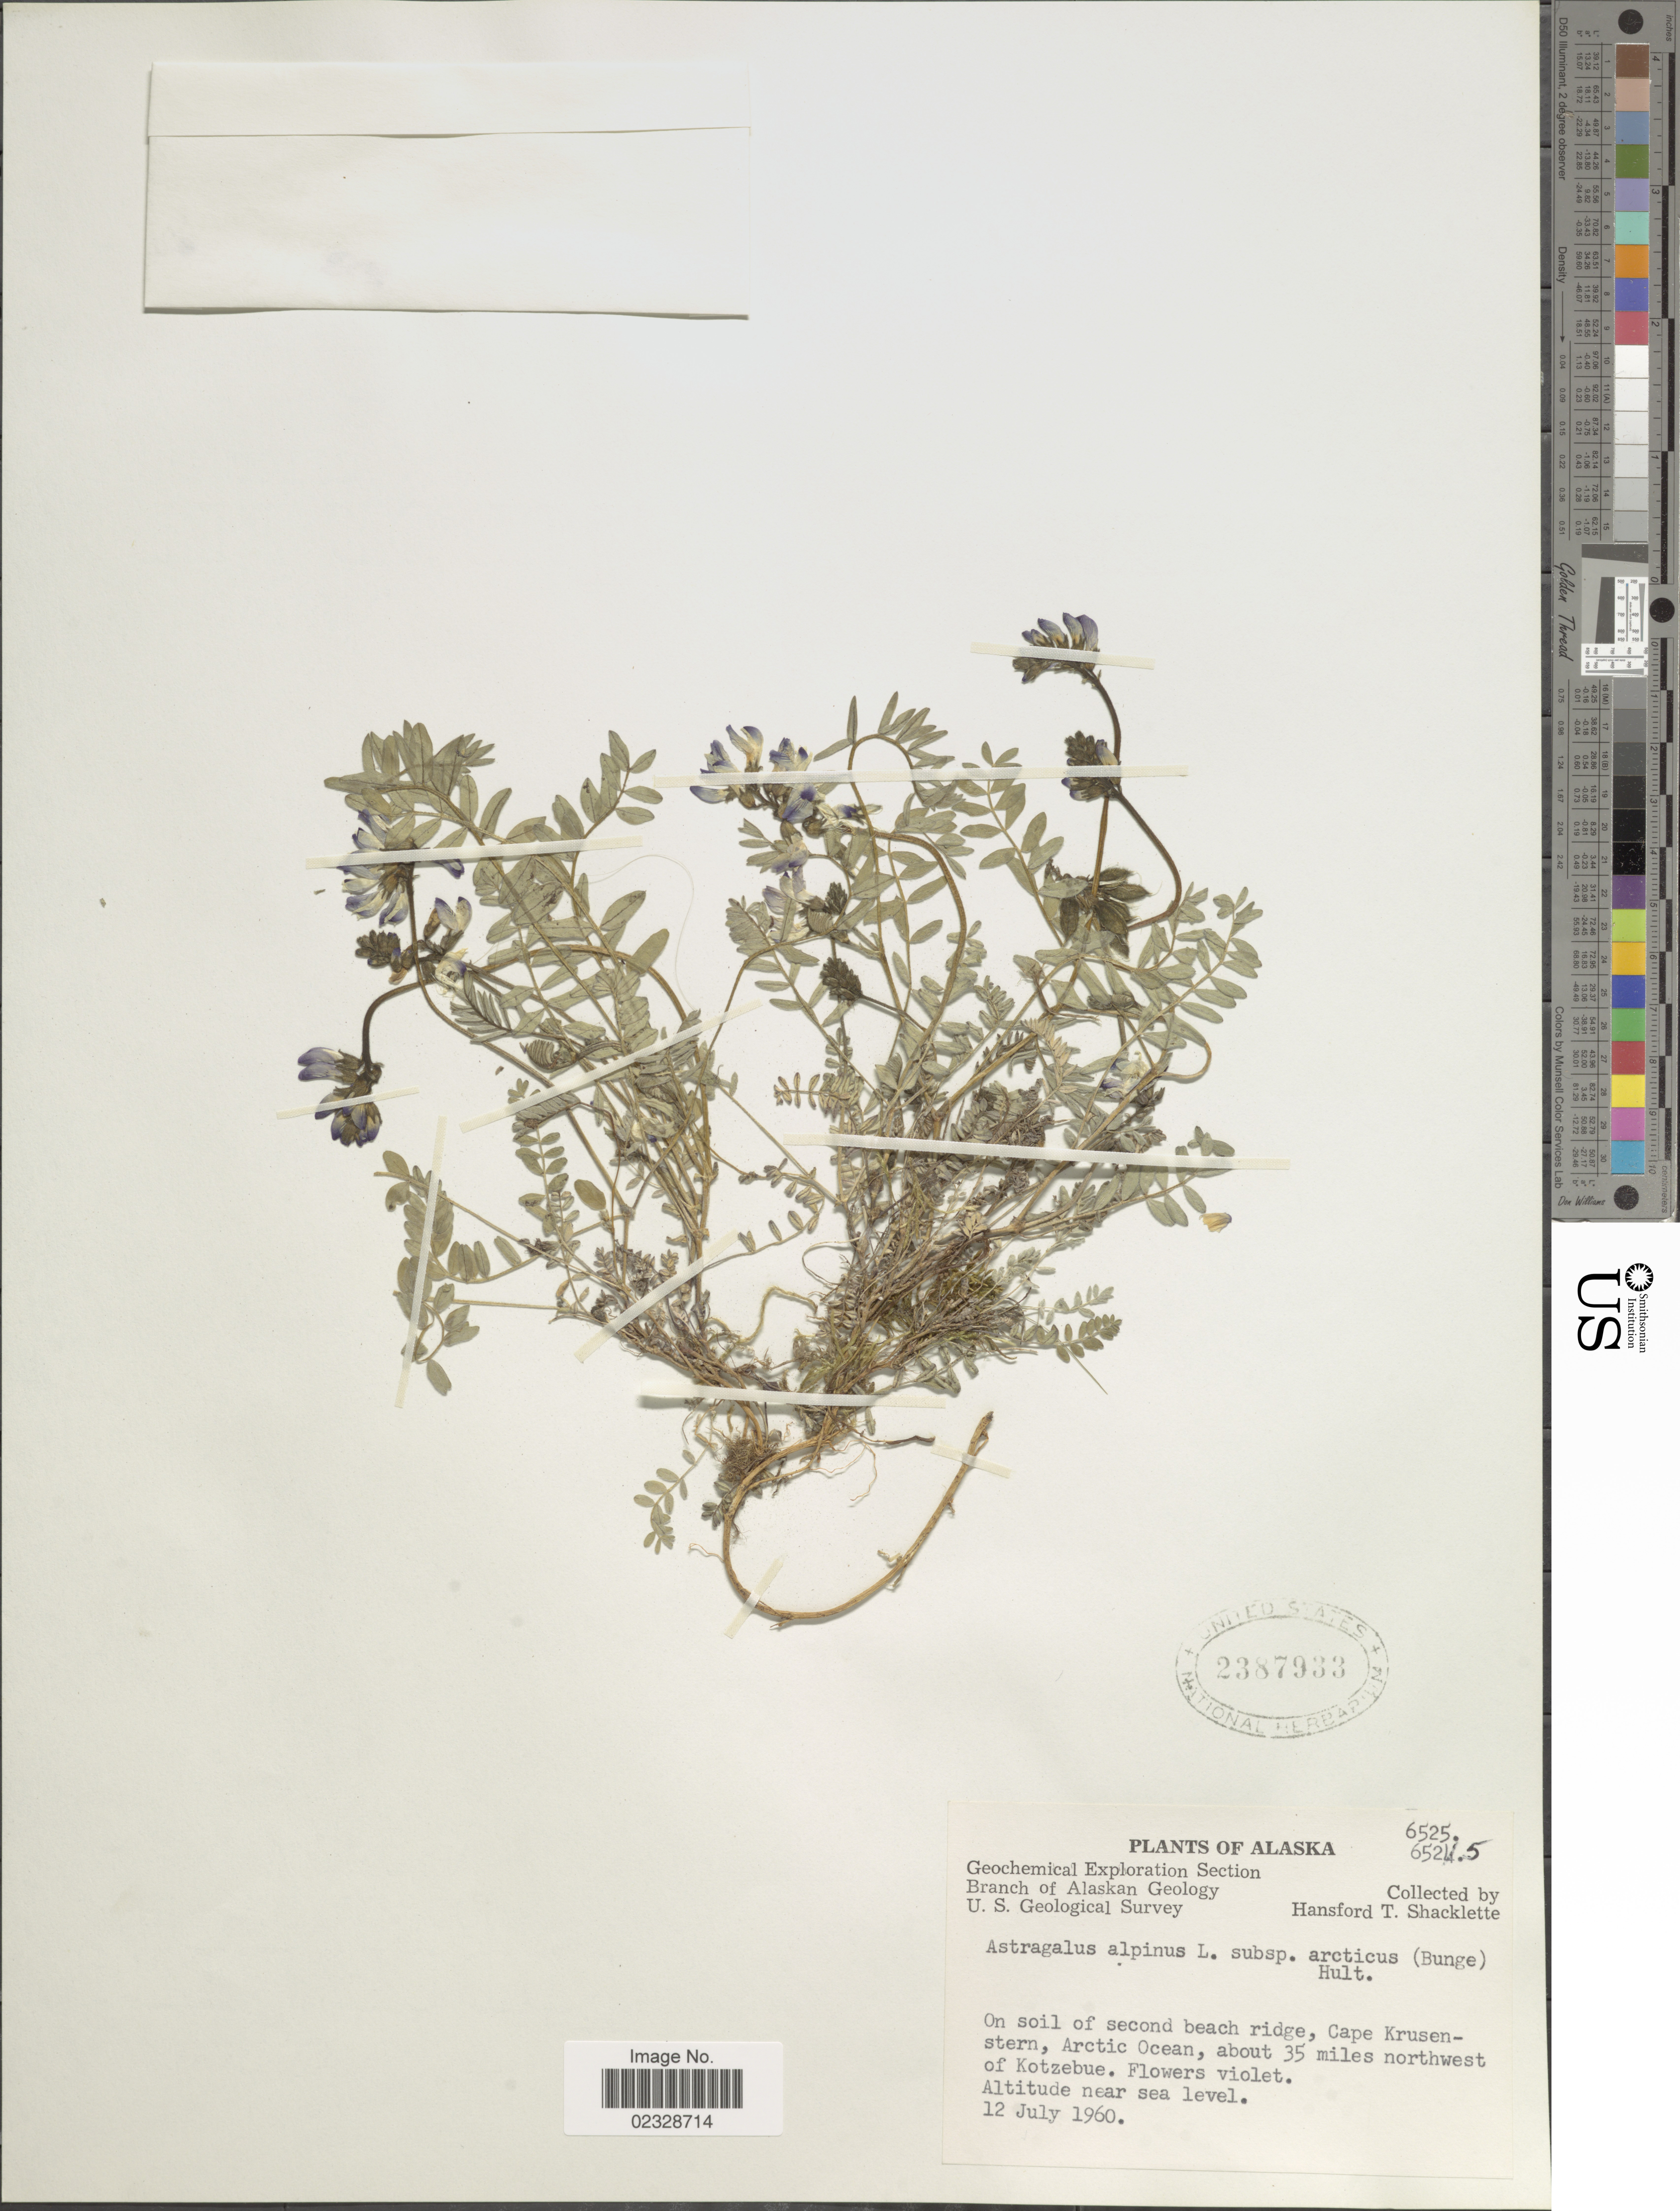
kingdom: Plantae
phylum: Tracheophyta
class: Magnoliopsida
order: Fabales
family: Fabaceae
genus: Astragalus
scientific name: Astragalus alpinus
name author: L.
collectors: H. Schacklette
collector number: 6525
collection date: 1960-07-12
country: United States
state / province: Alaska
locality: Cape Krusenstern, Arctic Ocean, about 35 miles northwest of Kotzebue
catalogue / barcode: US 2387933